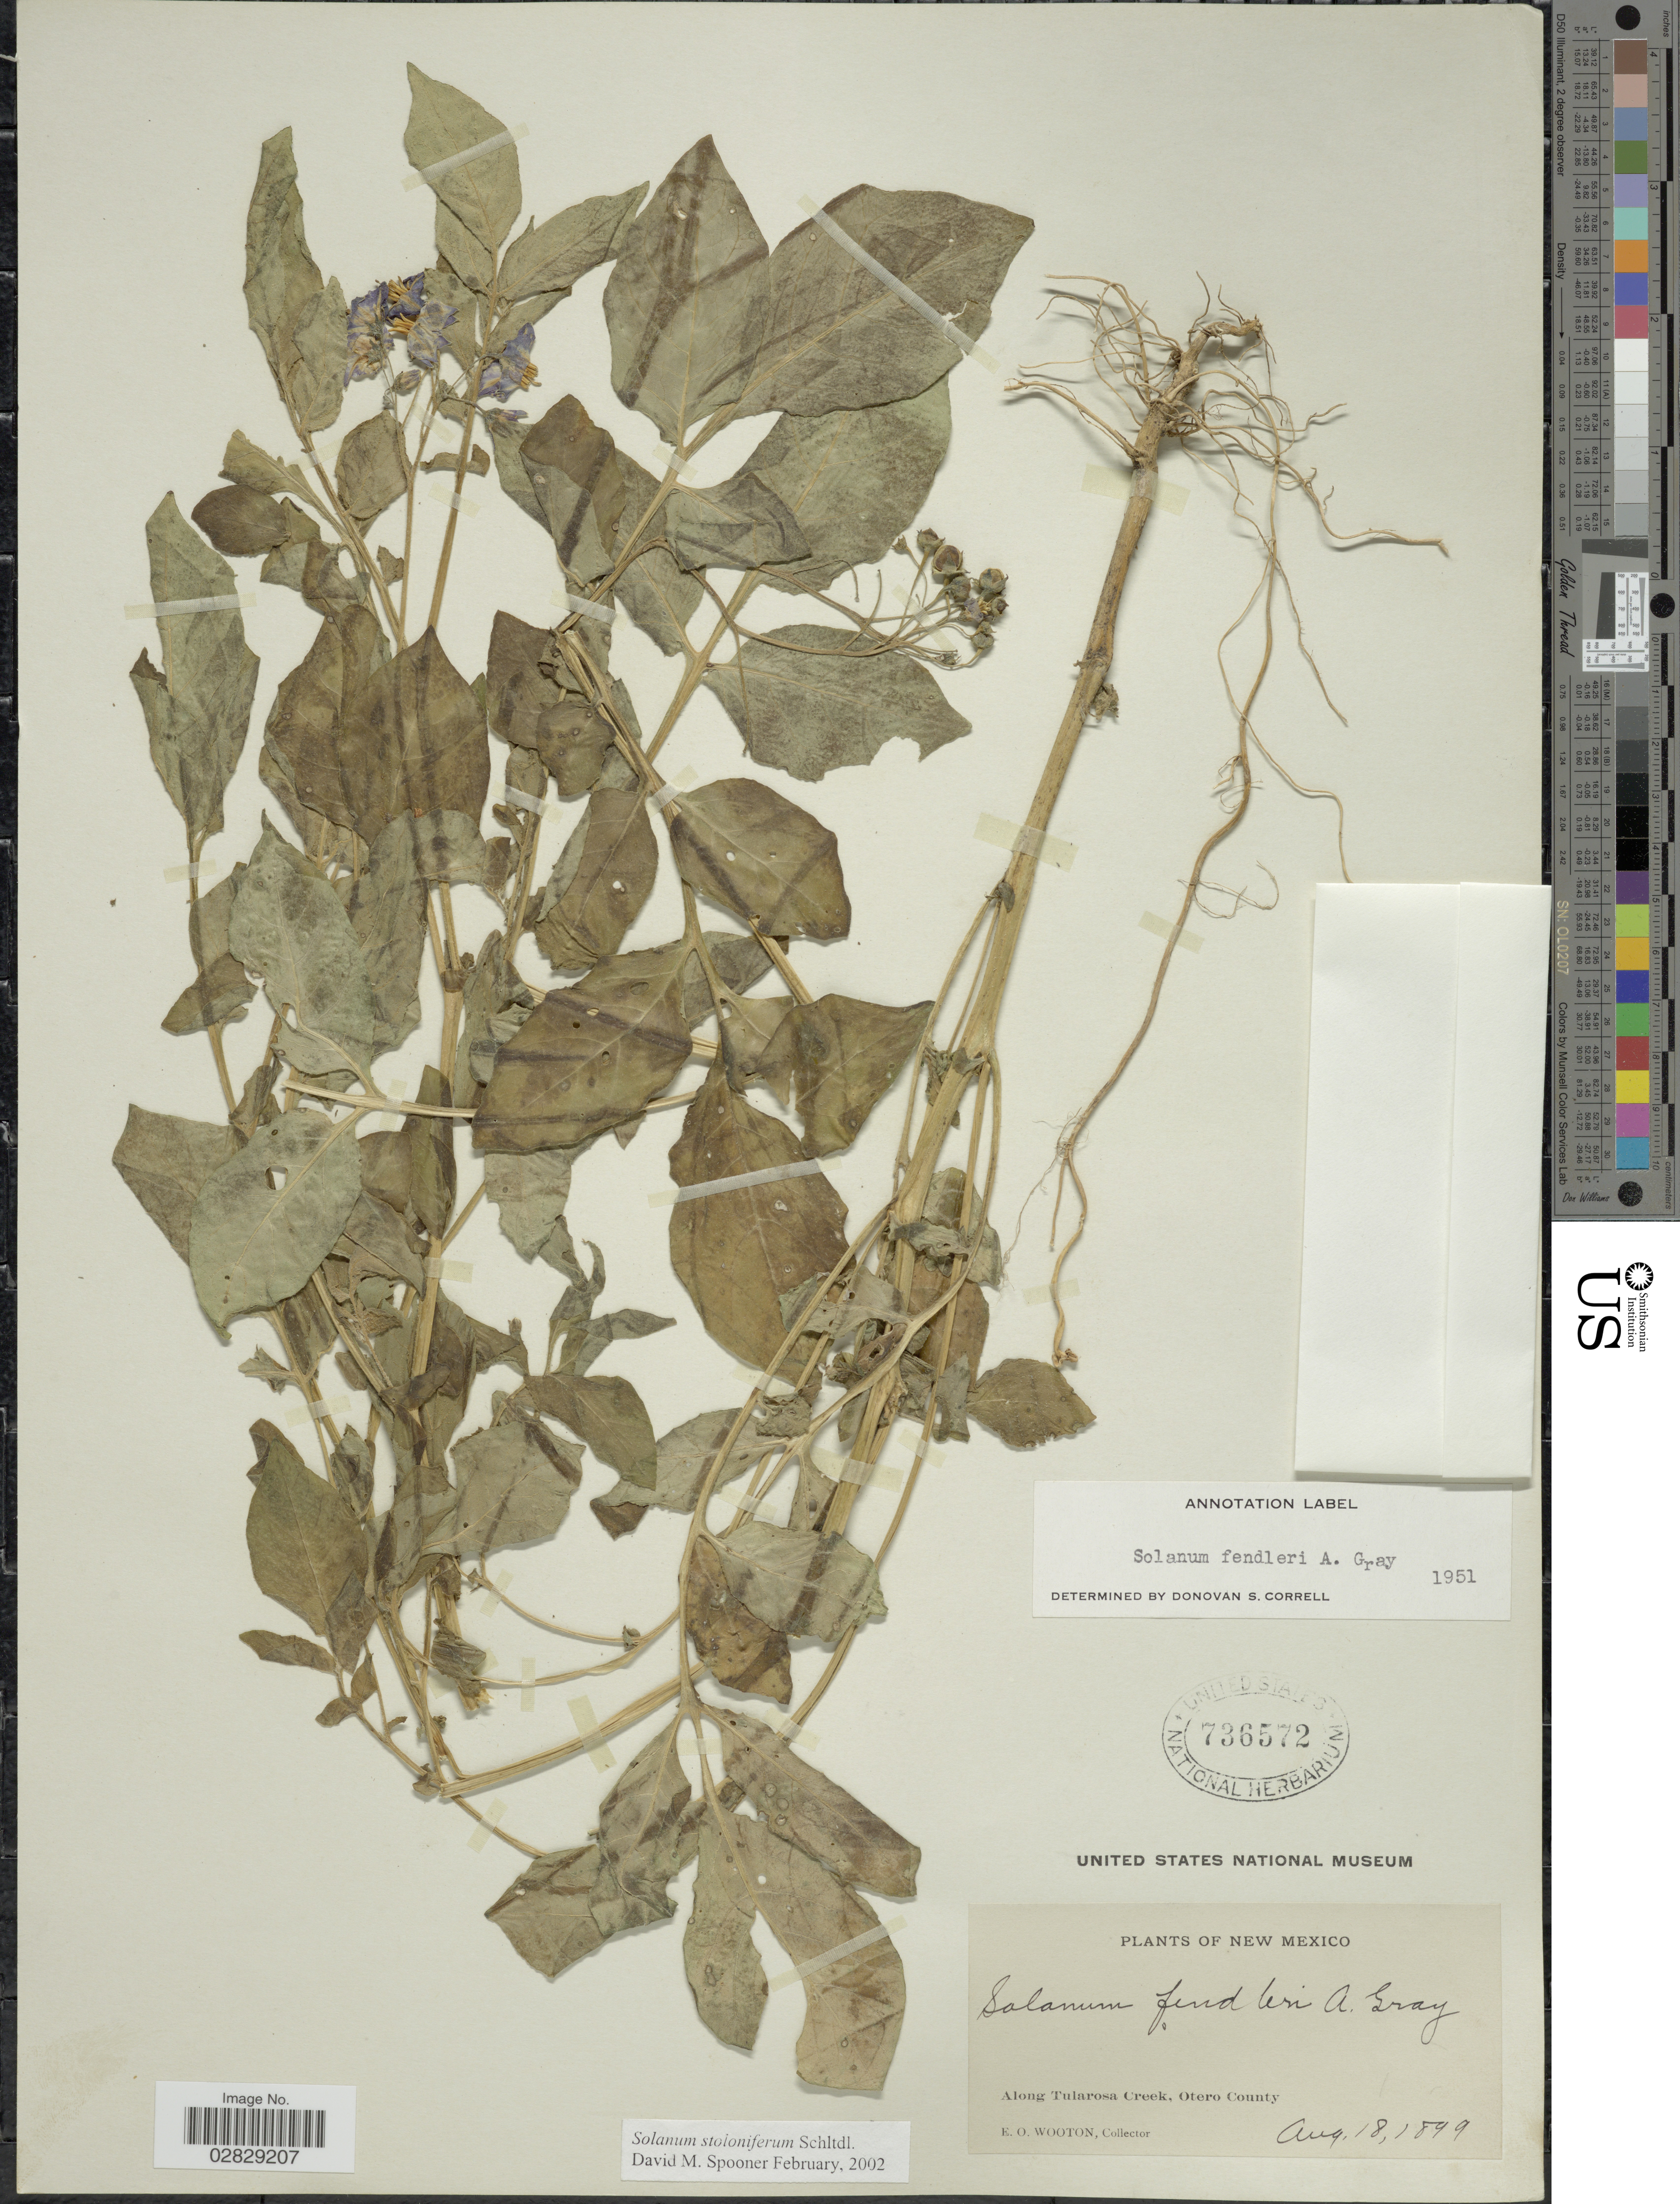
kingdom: Plantae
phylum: Tracheophyta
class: Magnoliopsida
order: Solanales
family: Solanaceae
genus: Solanum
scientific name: Solanum stoloniferum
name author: Schltdl.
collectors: E. O. Wooton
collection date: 1899-08-18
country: United States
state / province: New Mexico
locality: Along Tularosa Creek, Otero County.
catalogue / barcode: US 736572